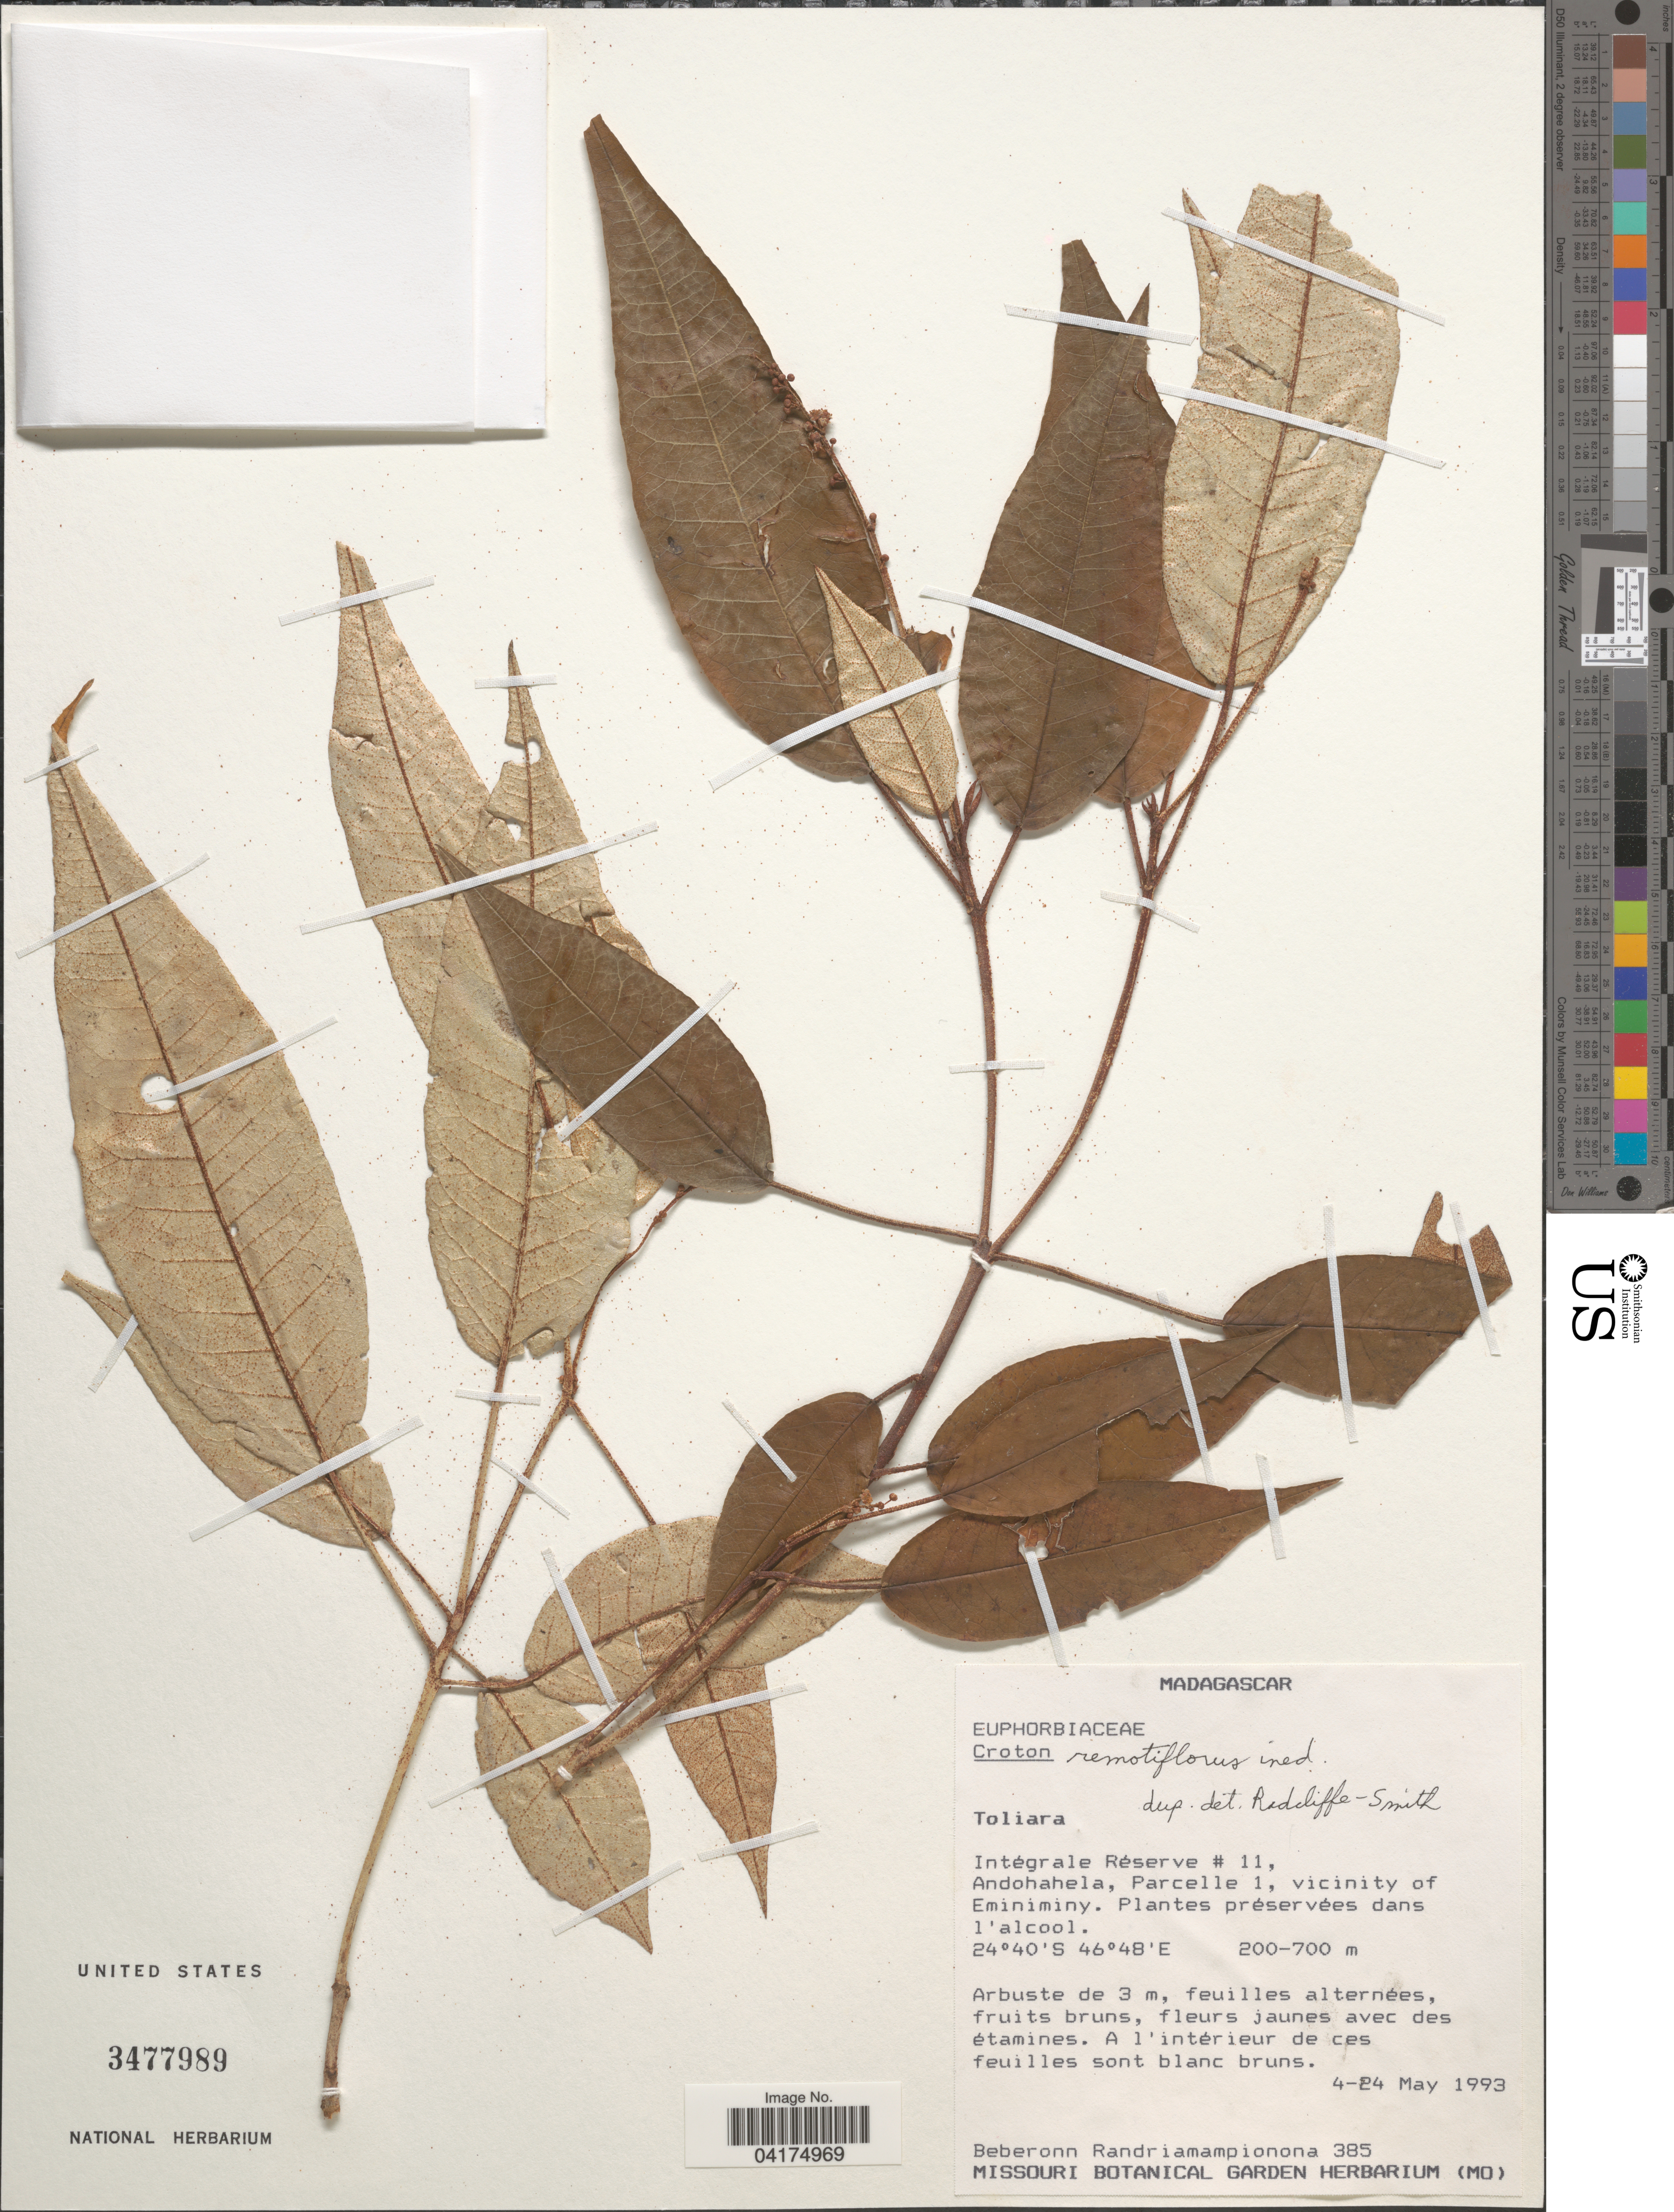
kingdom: Plantae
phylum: Tracheophyta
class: Magnoliopsida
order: Malpighiales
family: Euphorbiaceae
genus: Croton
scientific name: Croton remotiflorus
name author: Radcl.-Sm.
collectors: B. Randriamampionona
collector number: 385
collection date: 1993-05-04/1993-05-24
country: Madagascar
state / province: Anosy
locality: Intégrale Réserve #11, Andohahela, Parcelle 1, vicinity of Eminiminy.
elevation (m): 200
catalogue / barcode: US 3477989